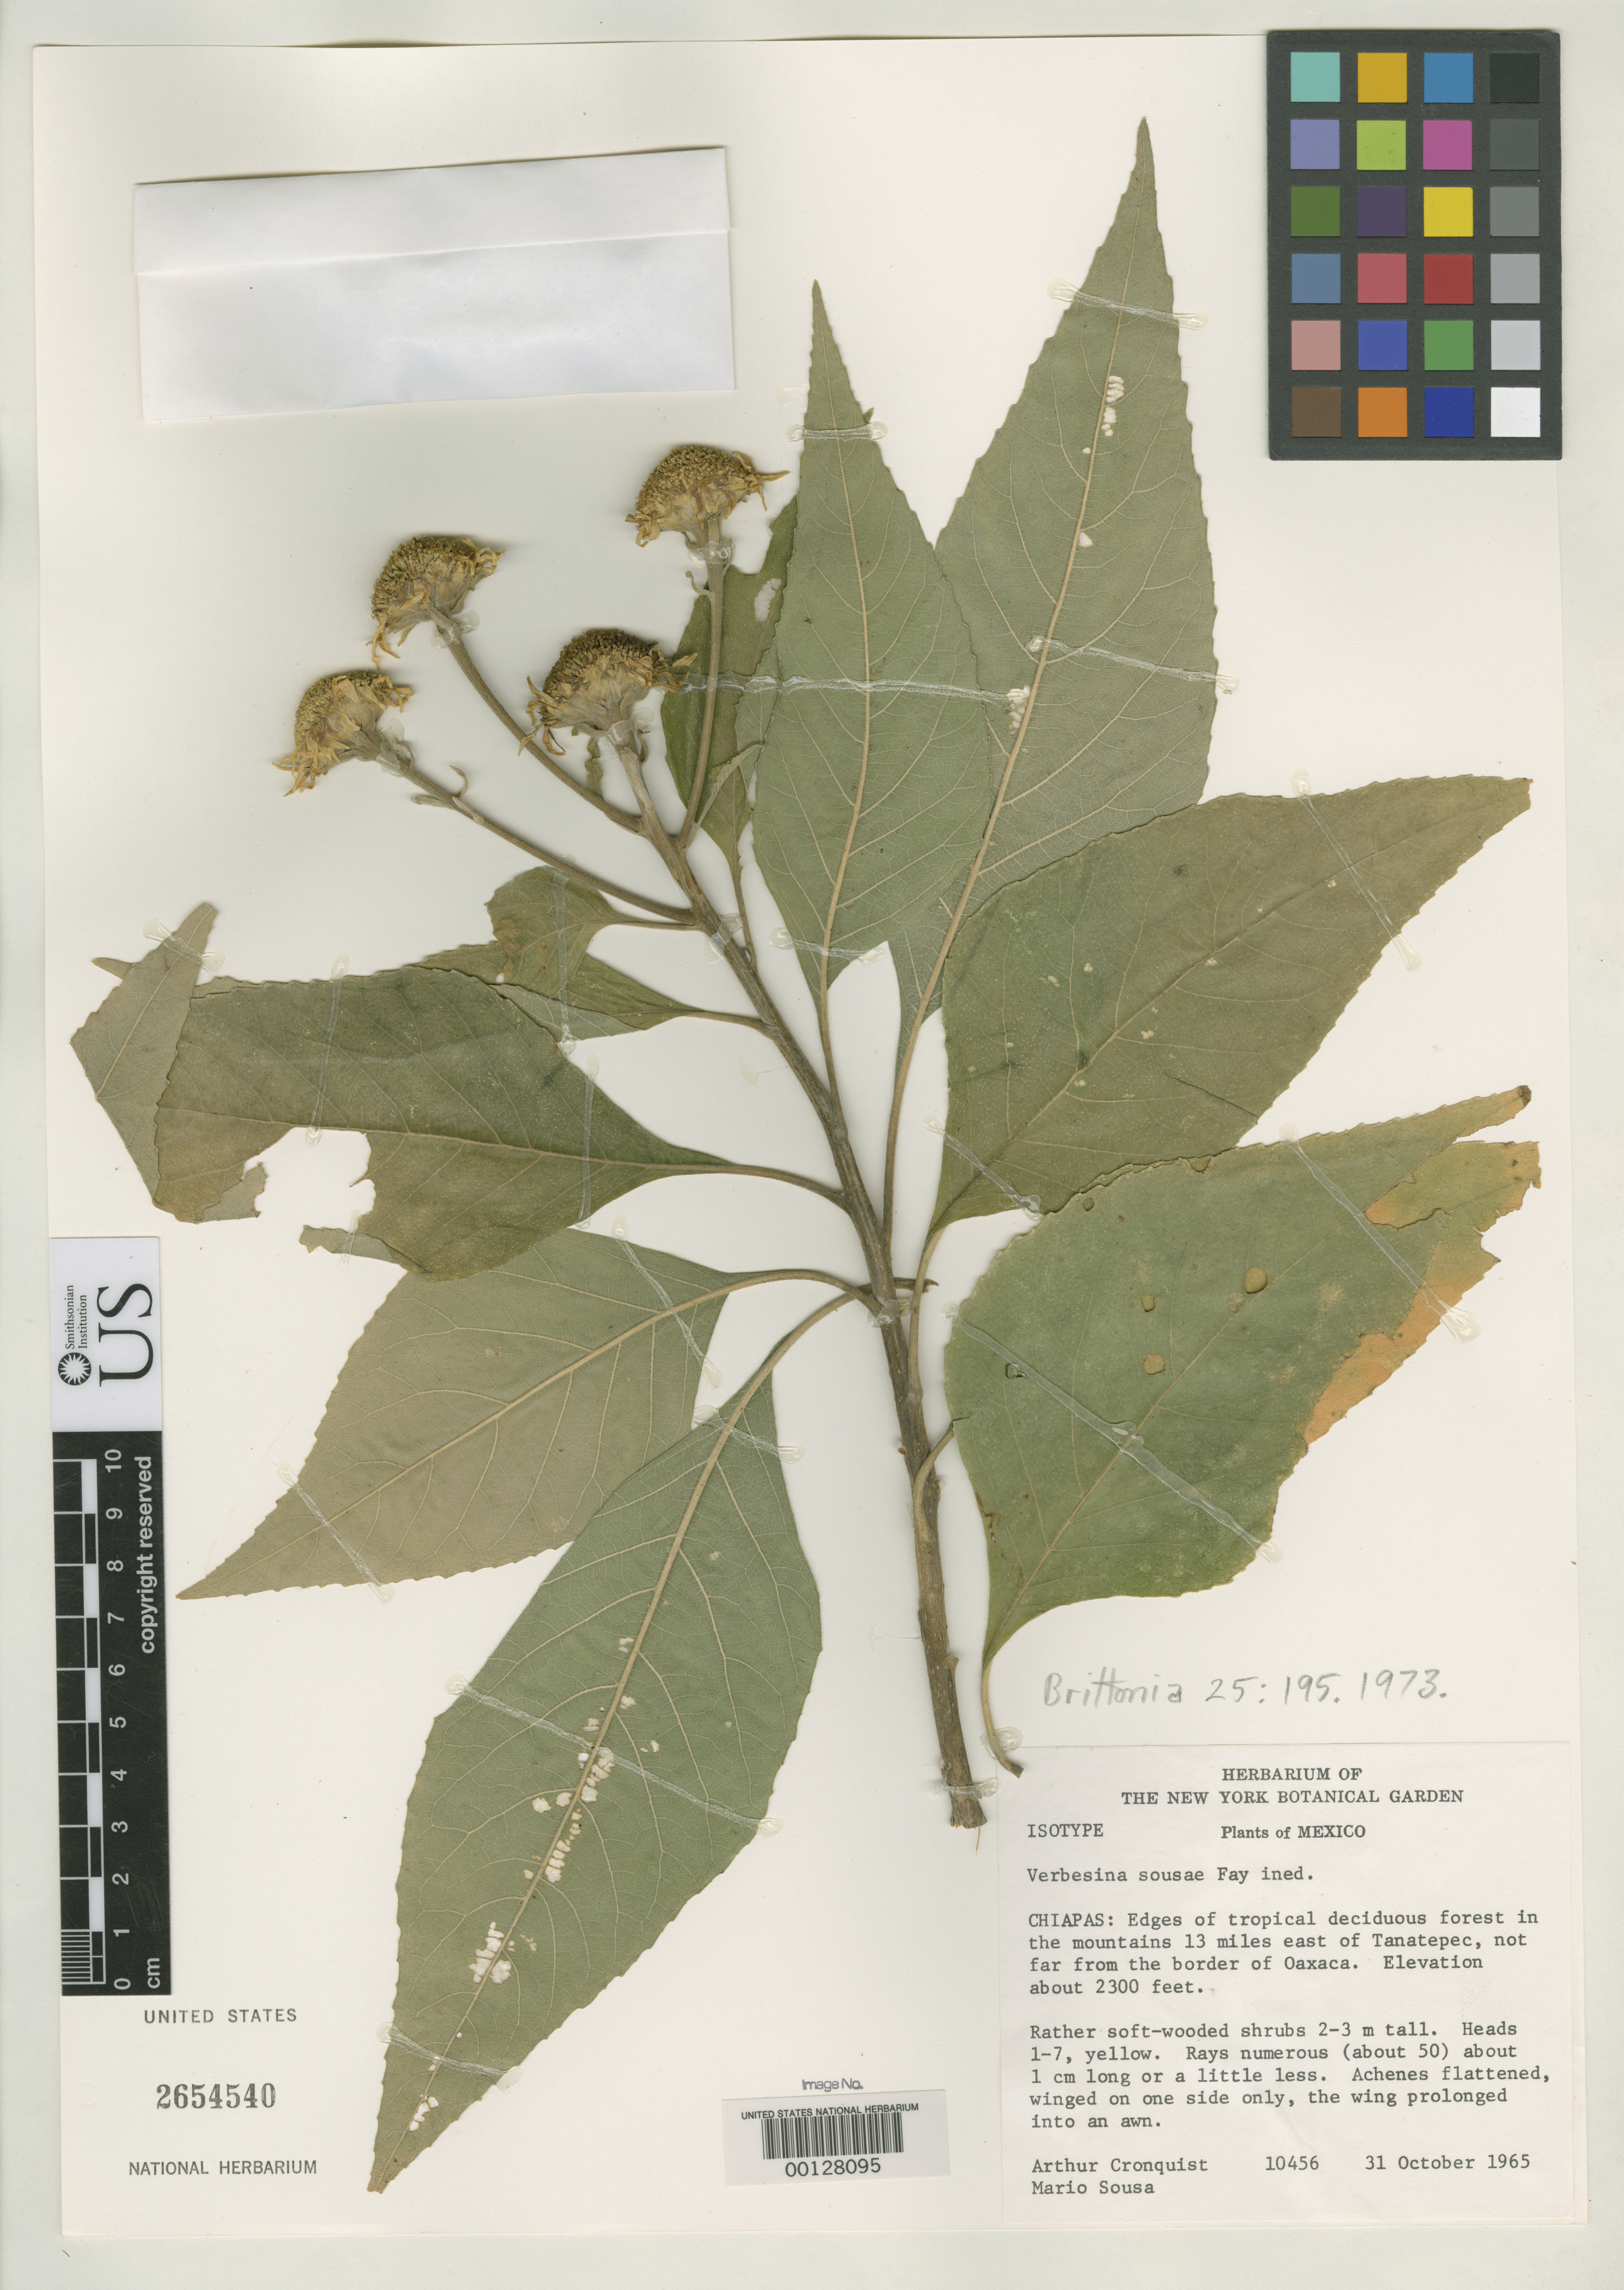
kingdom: Plantae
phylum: Tracheophyta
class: Magnoliopsida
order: Asterales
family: Asteraceae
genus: Verbesina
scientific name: Verbesina sousae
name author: Fay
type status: Isotype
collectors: A. J. Cronquist & M. Souza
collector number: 10456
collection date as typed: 31 Oct 1965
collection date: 1965-10-31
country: Mexico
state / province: Chiapas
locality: Mountains E of Tanatepec near Oaxaca border.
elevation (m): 701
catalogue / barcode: US 2654540